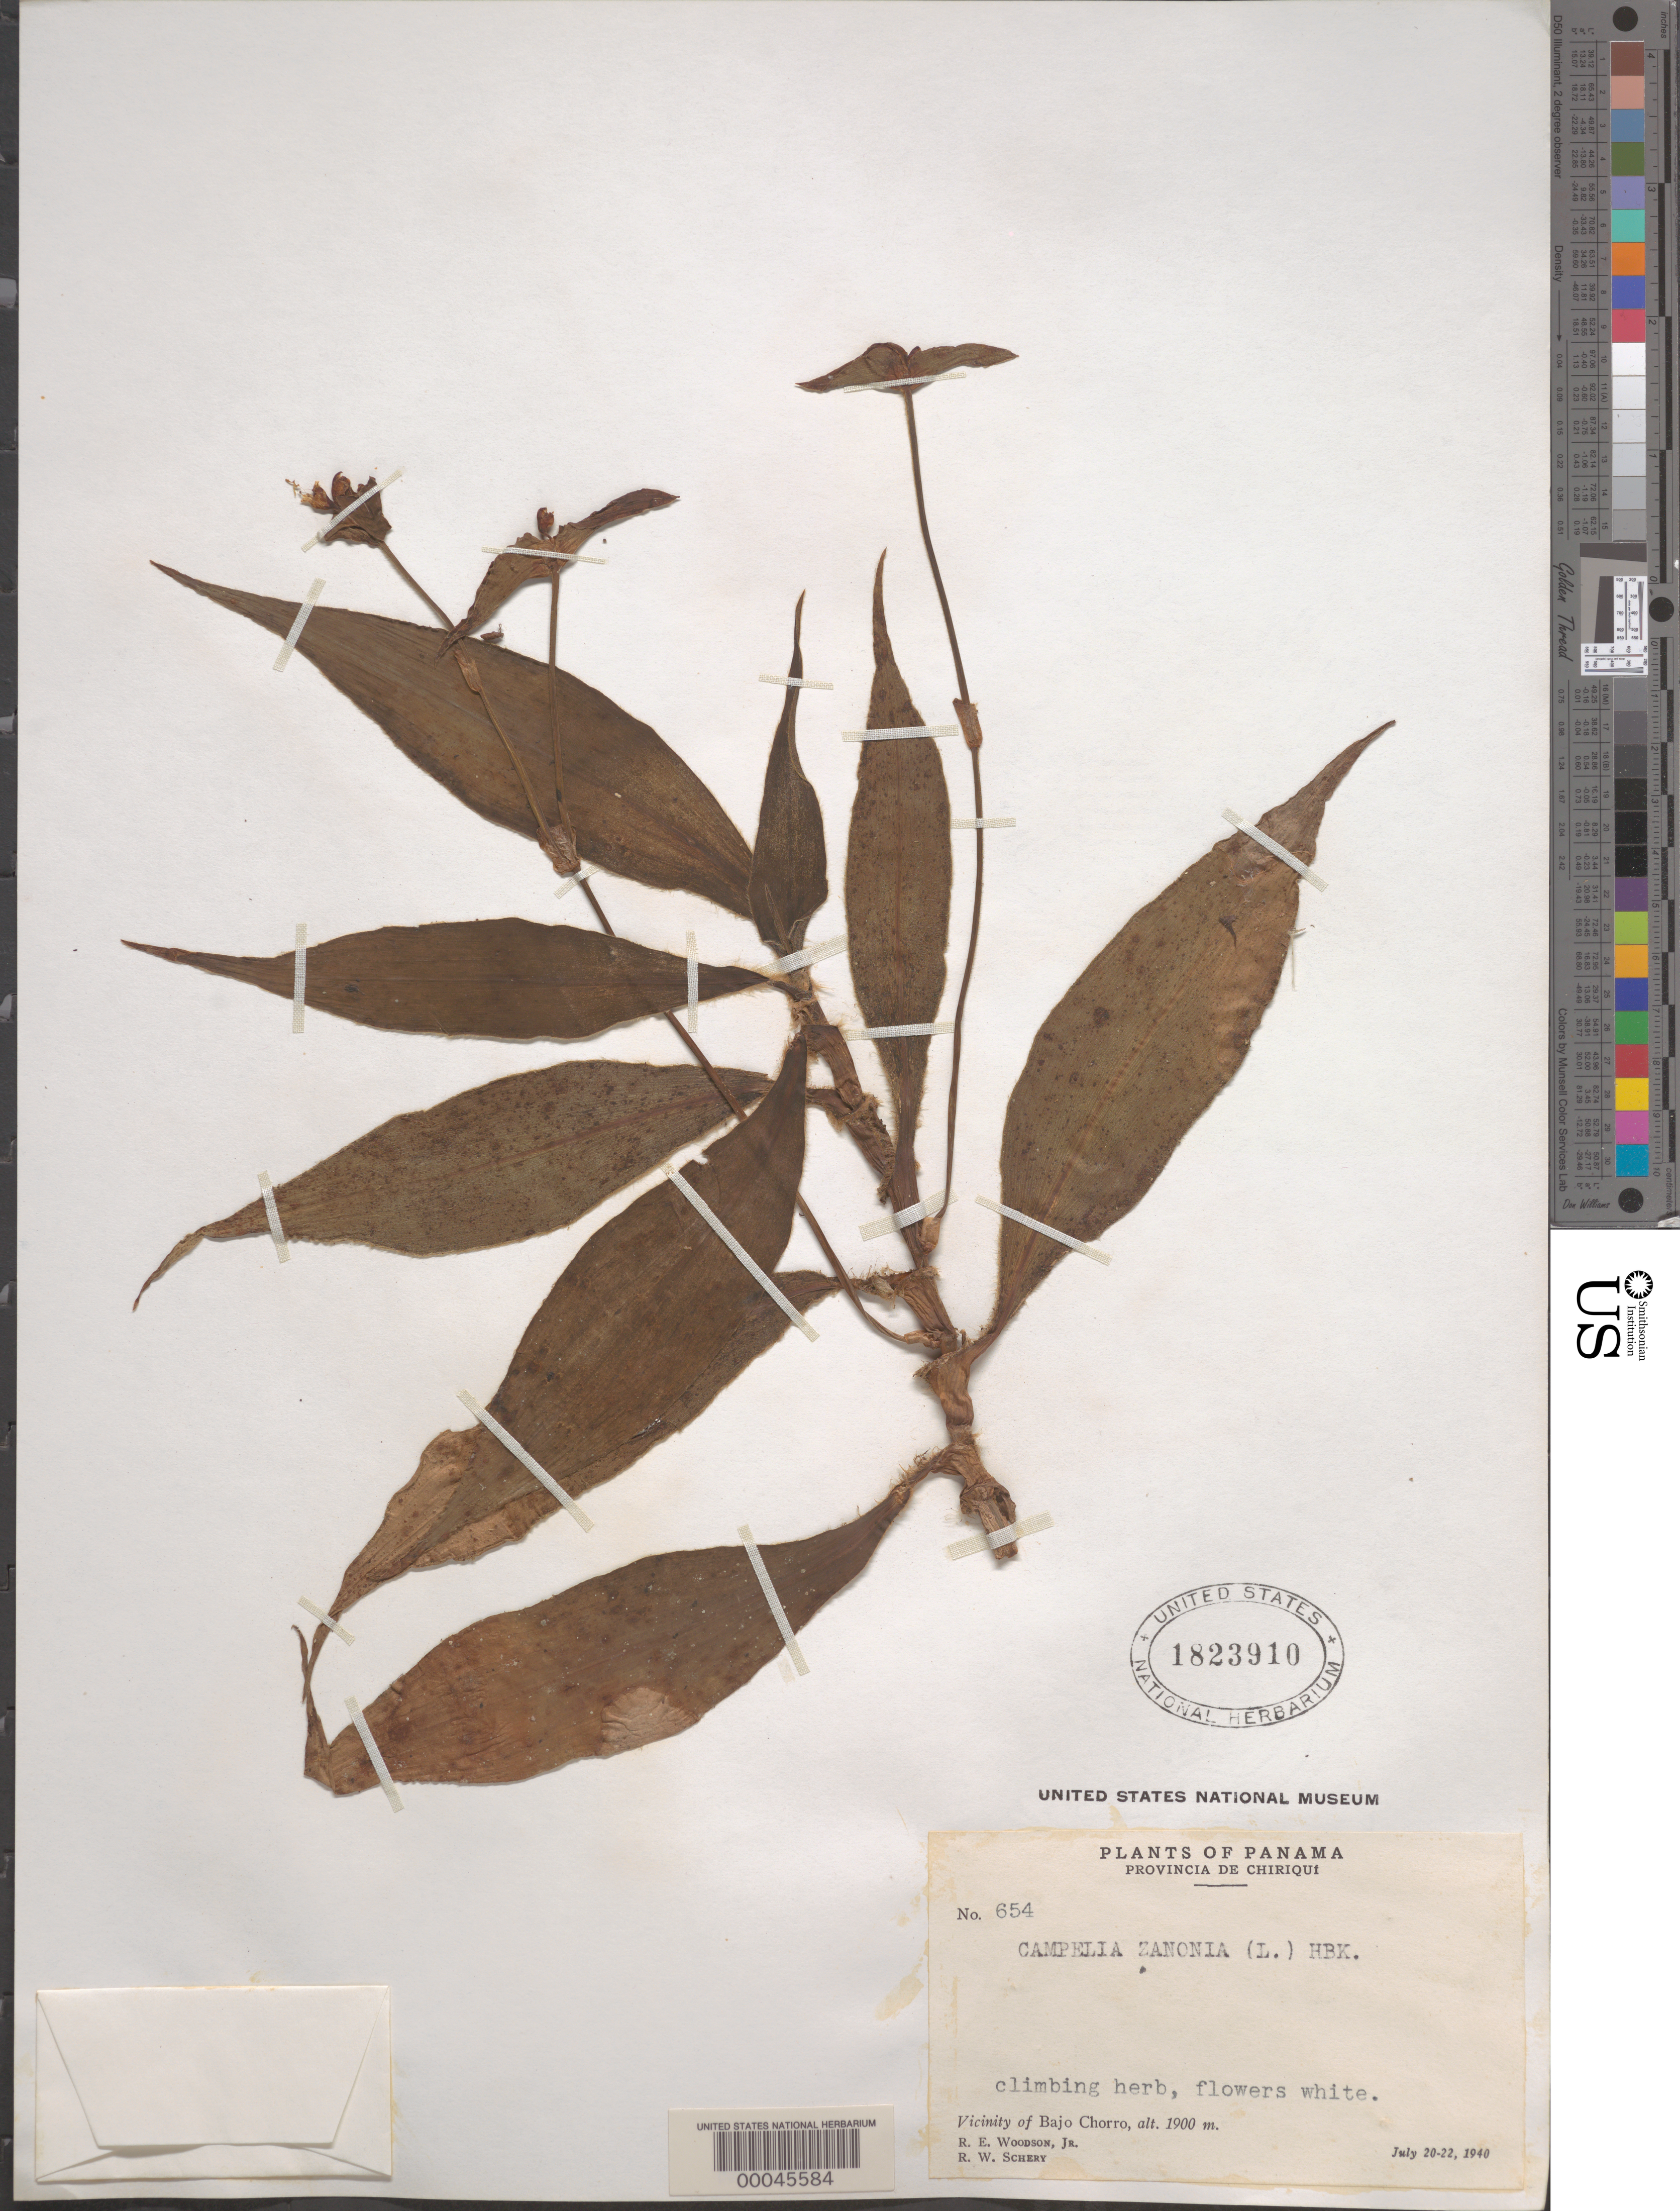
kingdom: Plantae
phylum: Tracheophyta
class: Liliopsida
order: Commelinales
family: Commelinaceae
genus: Tradescantia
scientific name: Tradescantia zanonia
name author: (L.) Sw.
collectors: R. E. Woodson & R. W. Schery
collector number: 654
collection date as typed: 20 Jul 1940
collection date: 1940-07-20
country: Panama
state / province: Chiriquí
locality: Near Bajo Chorro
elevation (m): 1900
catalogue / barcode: US 1823910